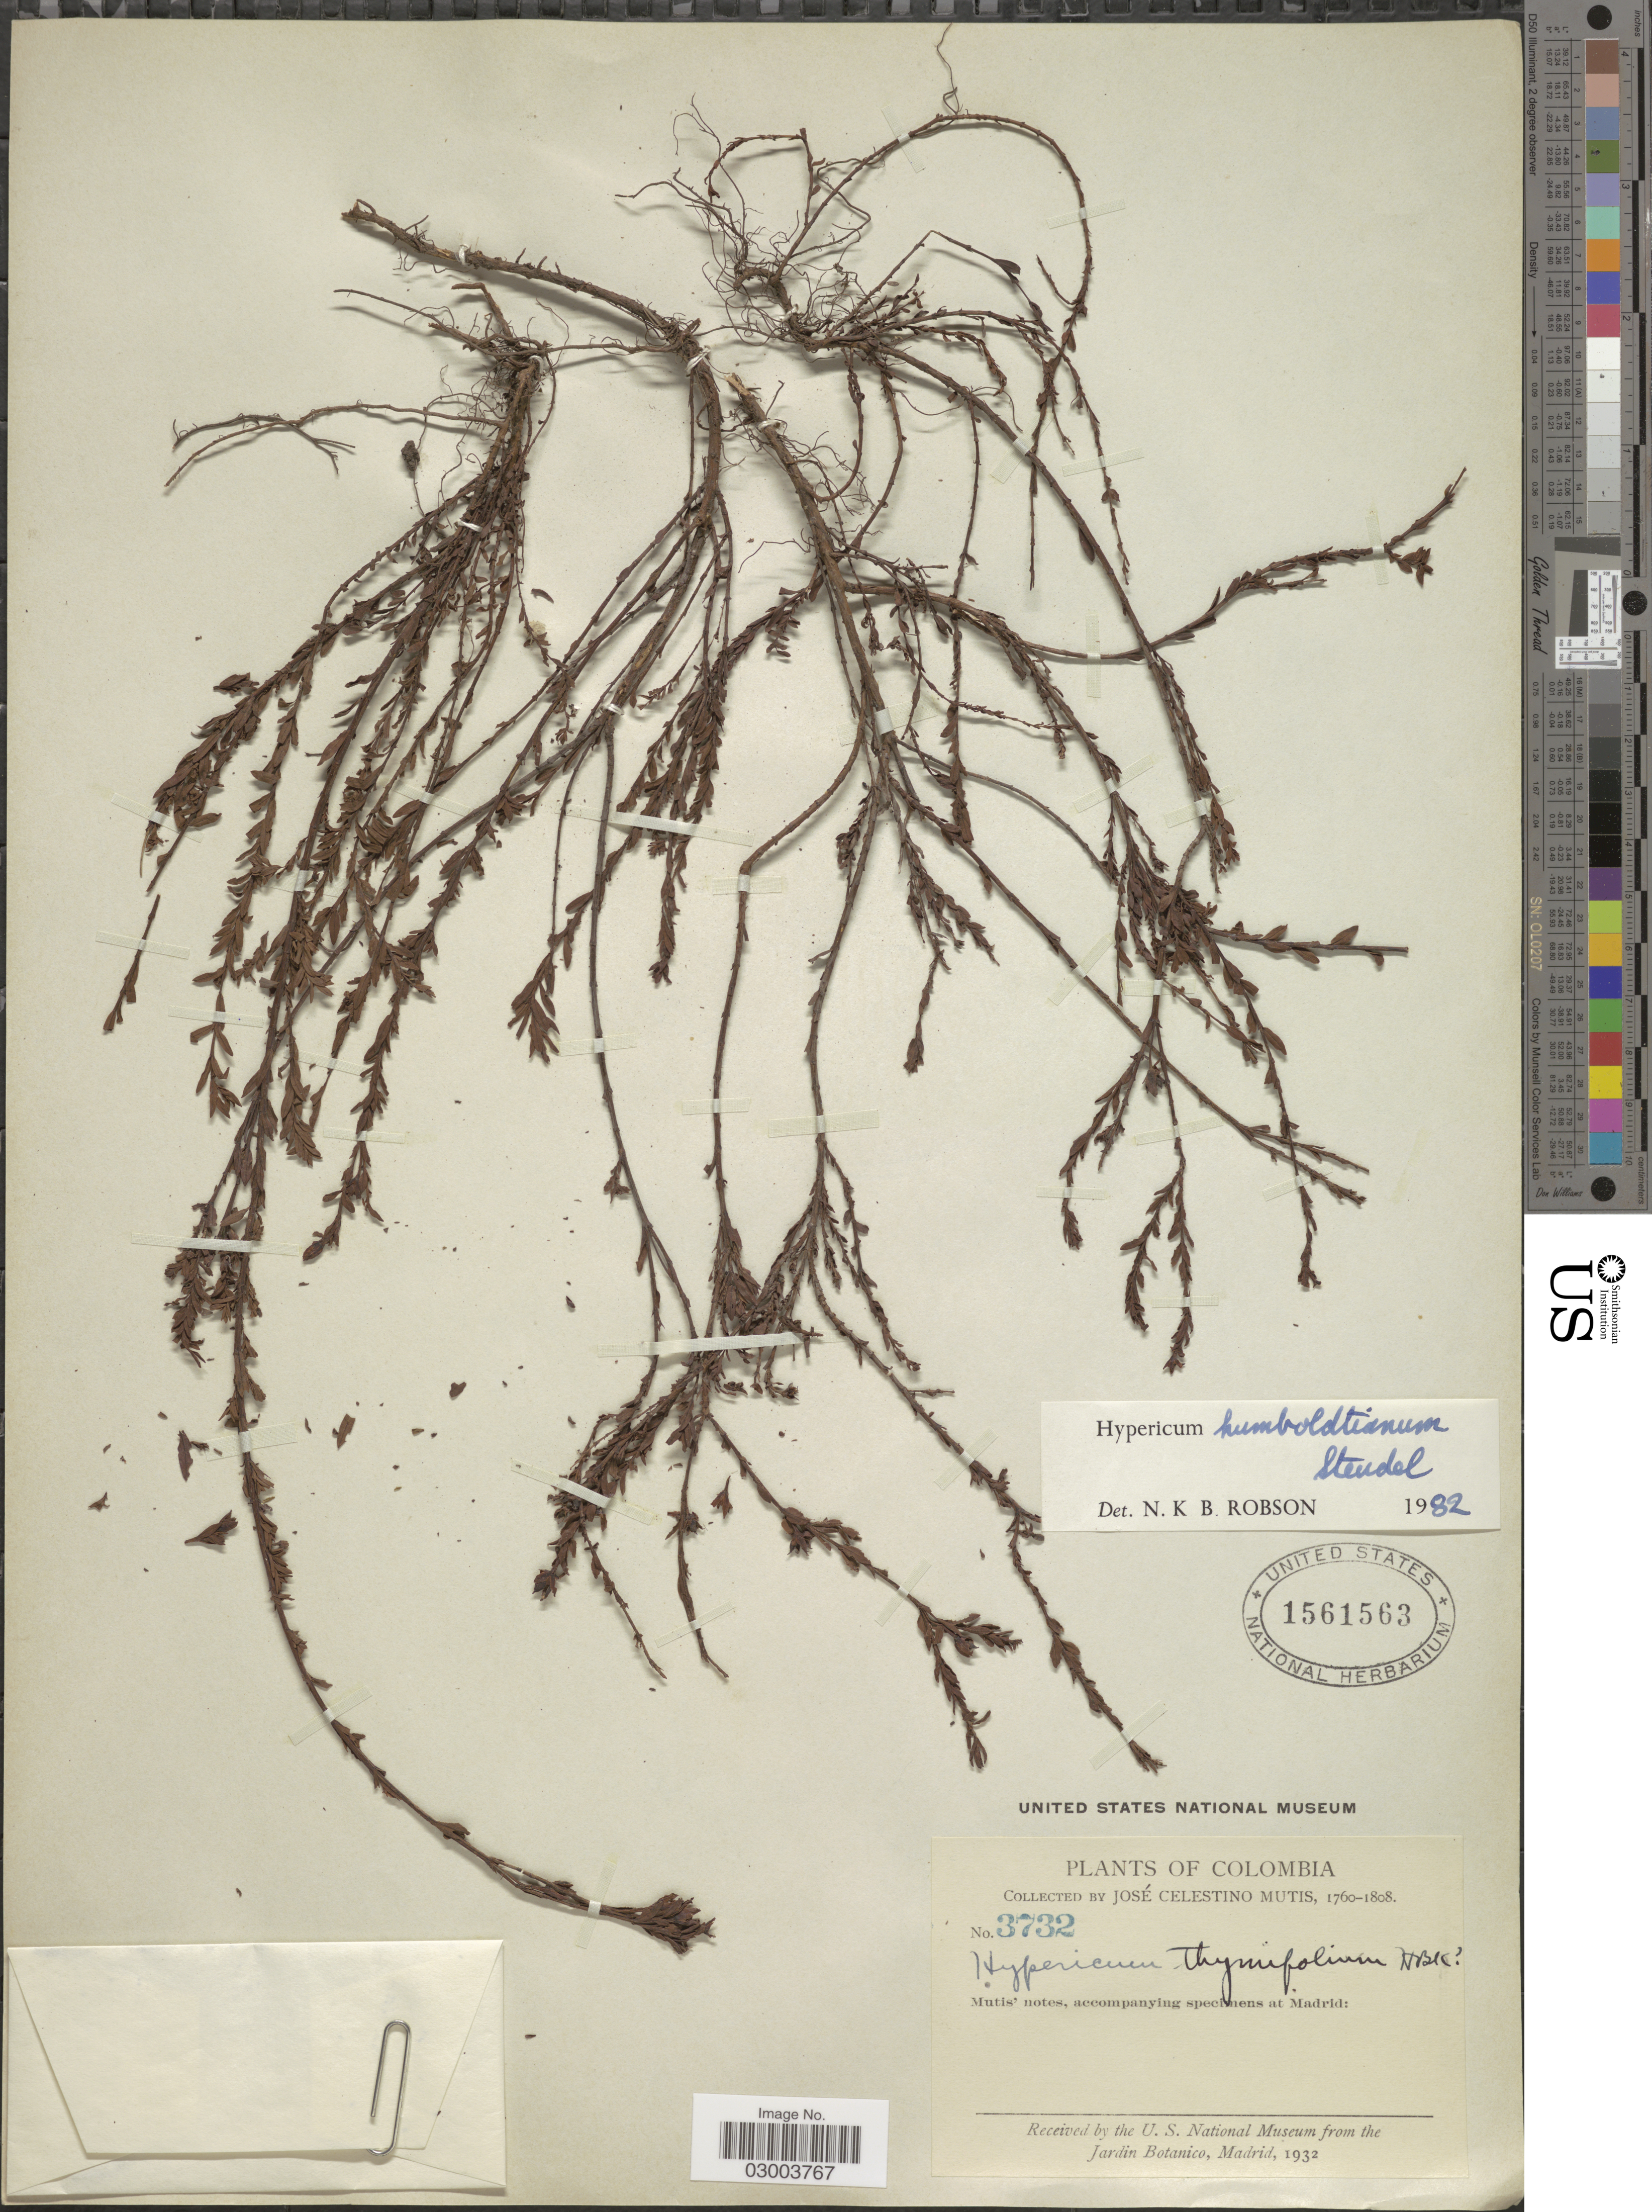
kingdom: Plantae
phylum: Tracheophyta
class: Magnoliopsida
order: Malpighiales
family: Hypericaceae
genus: Hypericum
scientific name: Hypericum humboldtianum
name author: Steud.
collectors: J. C. B. Mutis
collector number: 3732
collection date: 1760/1808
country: Colombia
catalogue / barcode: US 1561563